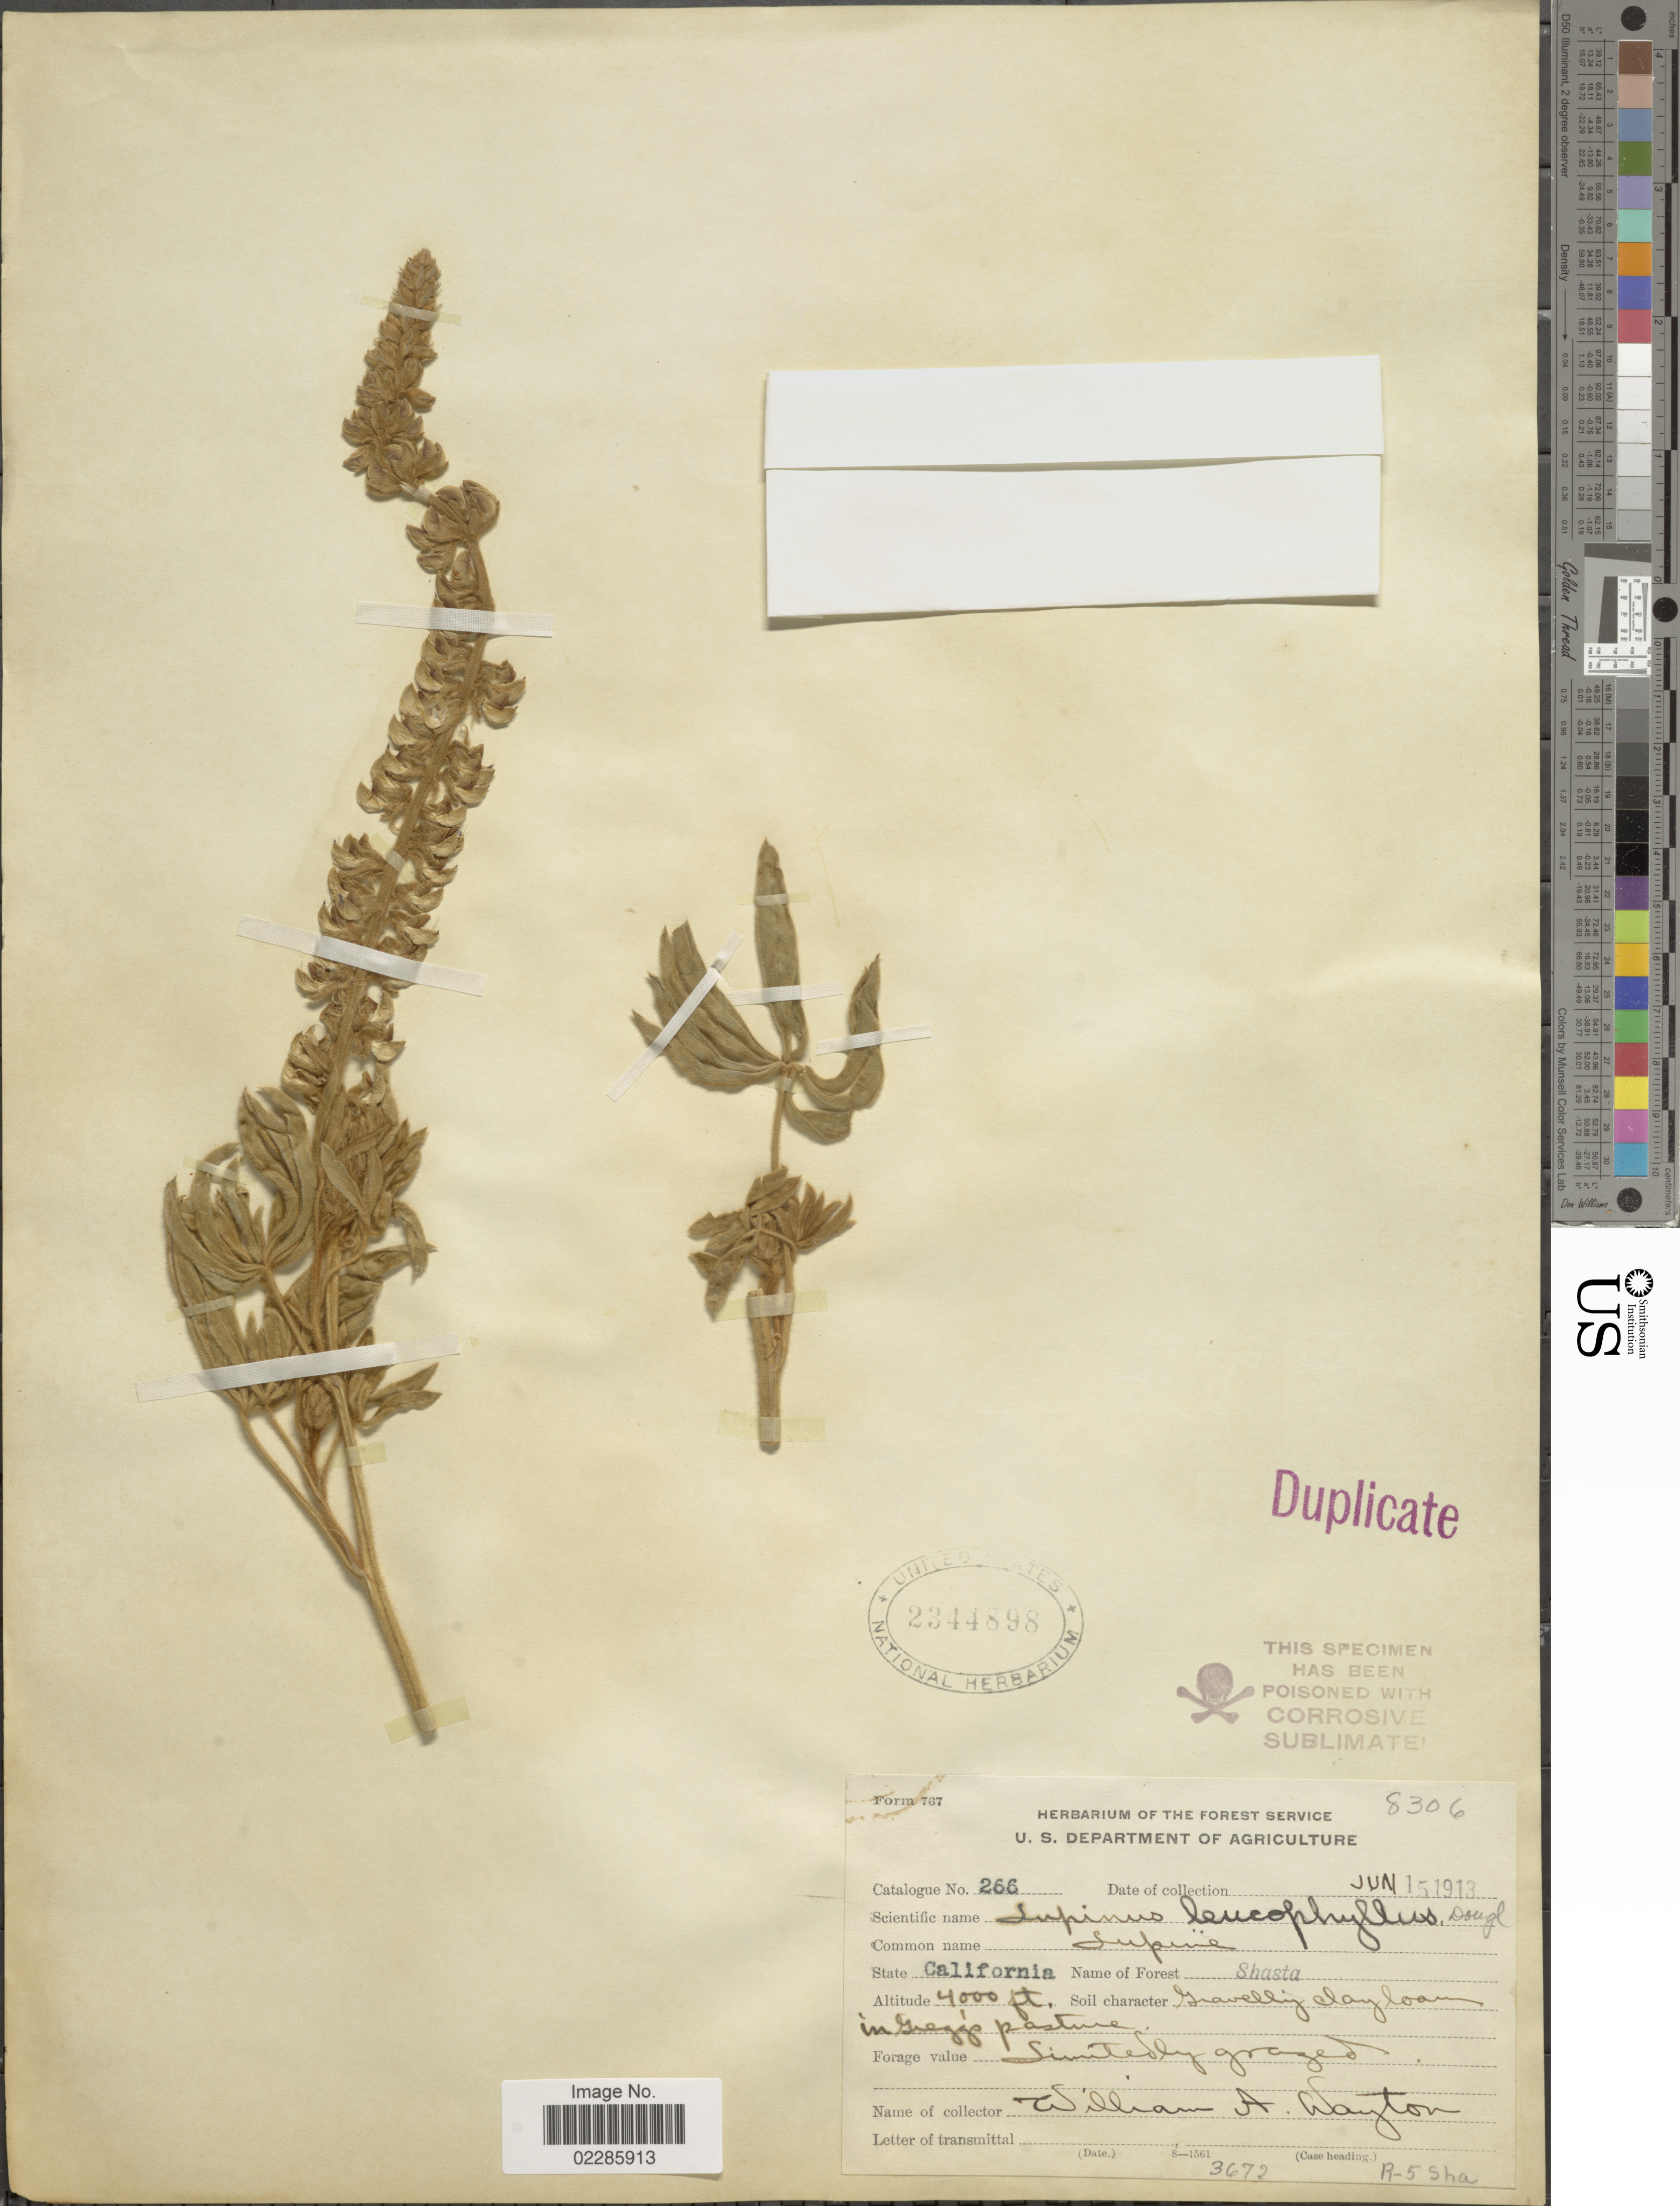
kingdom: Plantae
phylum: Tracheophyta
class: Magnoliopsida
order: Fabales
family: Fabaceae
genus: Lupinus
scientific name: Lupinus leucophyllus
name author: Douglas ex Lindl.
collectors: W. Dayton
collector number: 266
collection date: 1913-06-15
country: United States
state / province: California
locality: Shasta, Gravelly clay loam, in Gregg's pasture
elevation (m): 1219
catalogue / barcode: US 2344898